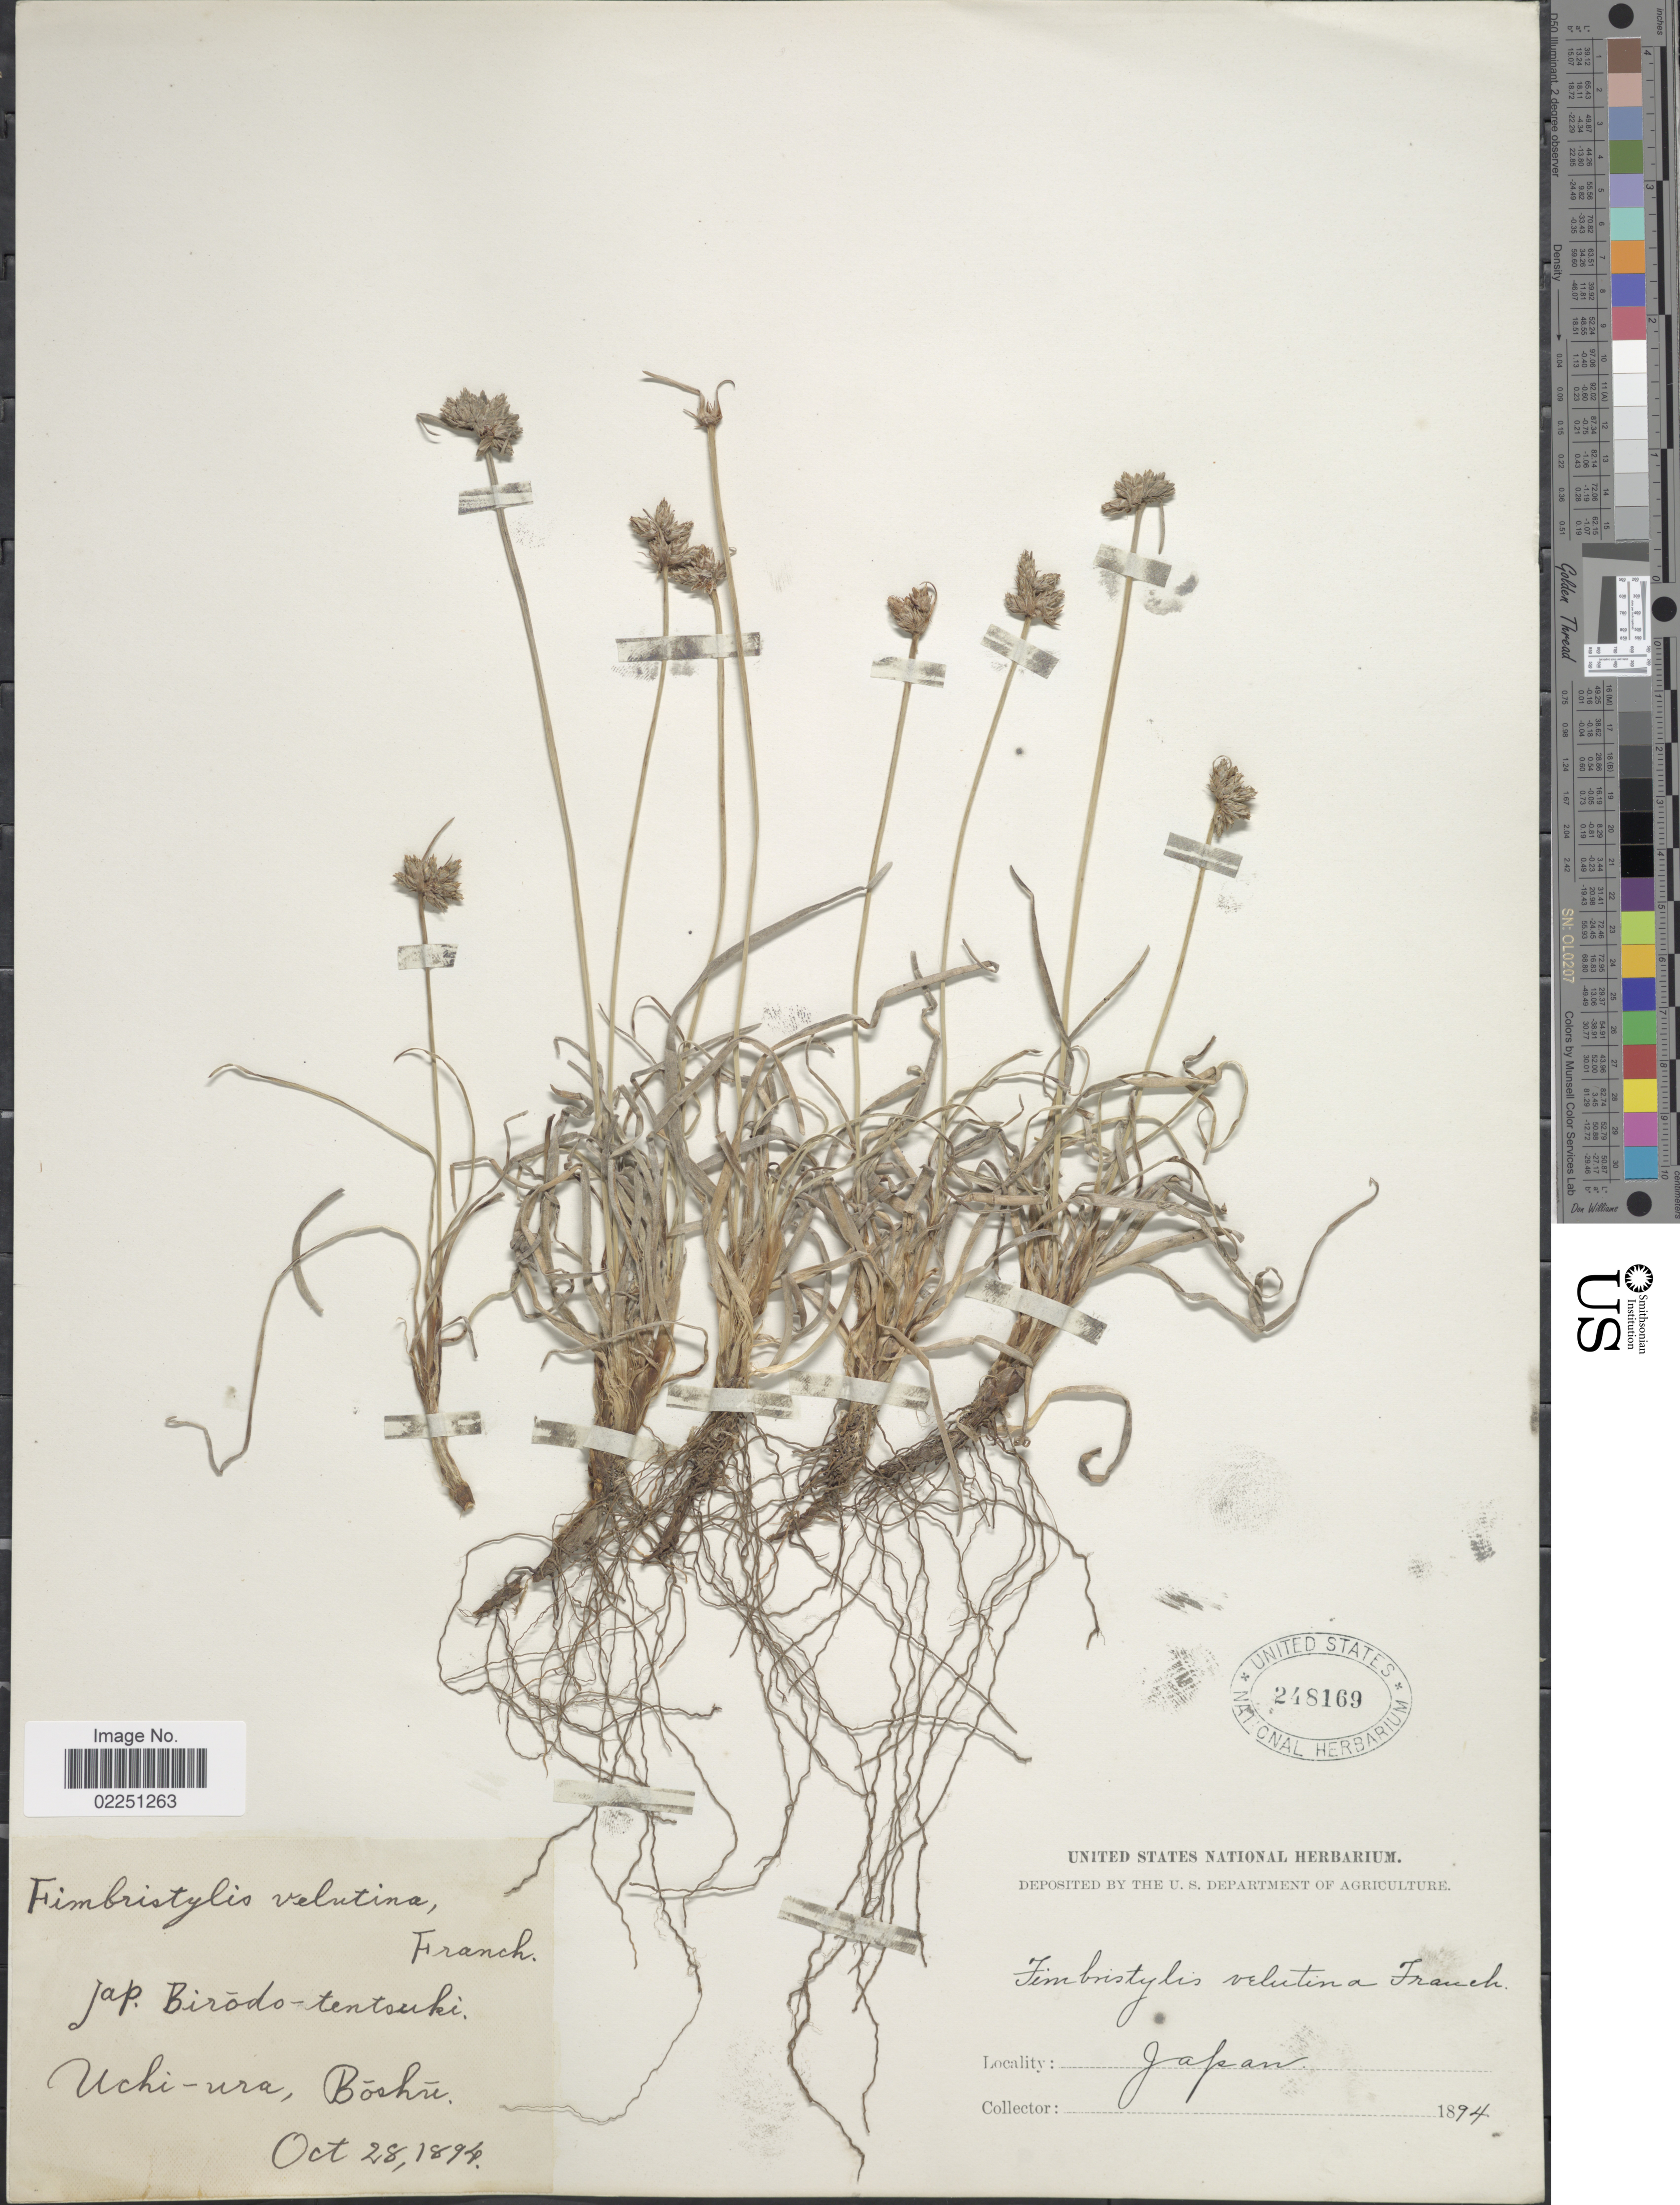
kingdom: Plantae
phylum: Tracheophyta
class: Liliopsida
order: Poales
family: Cyperaceae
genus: Fimbristylis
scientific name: Fimbristylis sericea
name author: (Poir.) R. Br.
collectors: ex herb. United States National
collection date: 1894-10-28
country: Japan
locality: Jap. Birodo-tensuki. Uchi-ura, Boshu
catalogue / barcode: US 248169